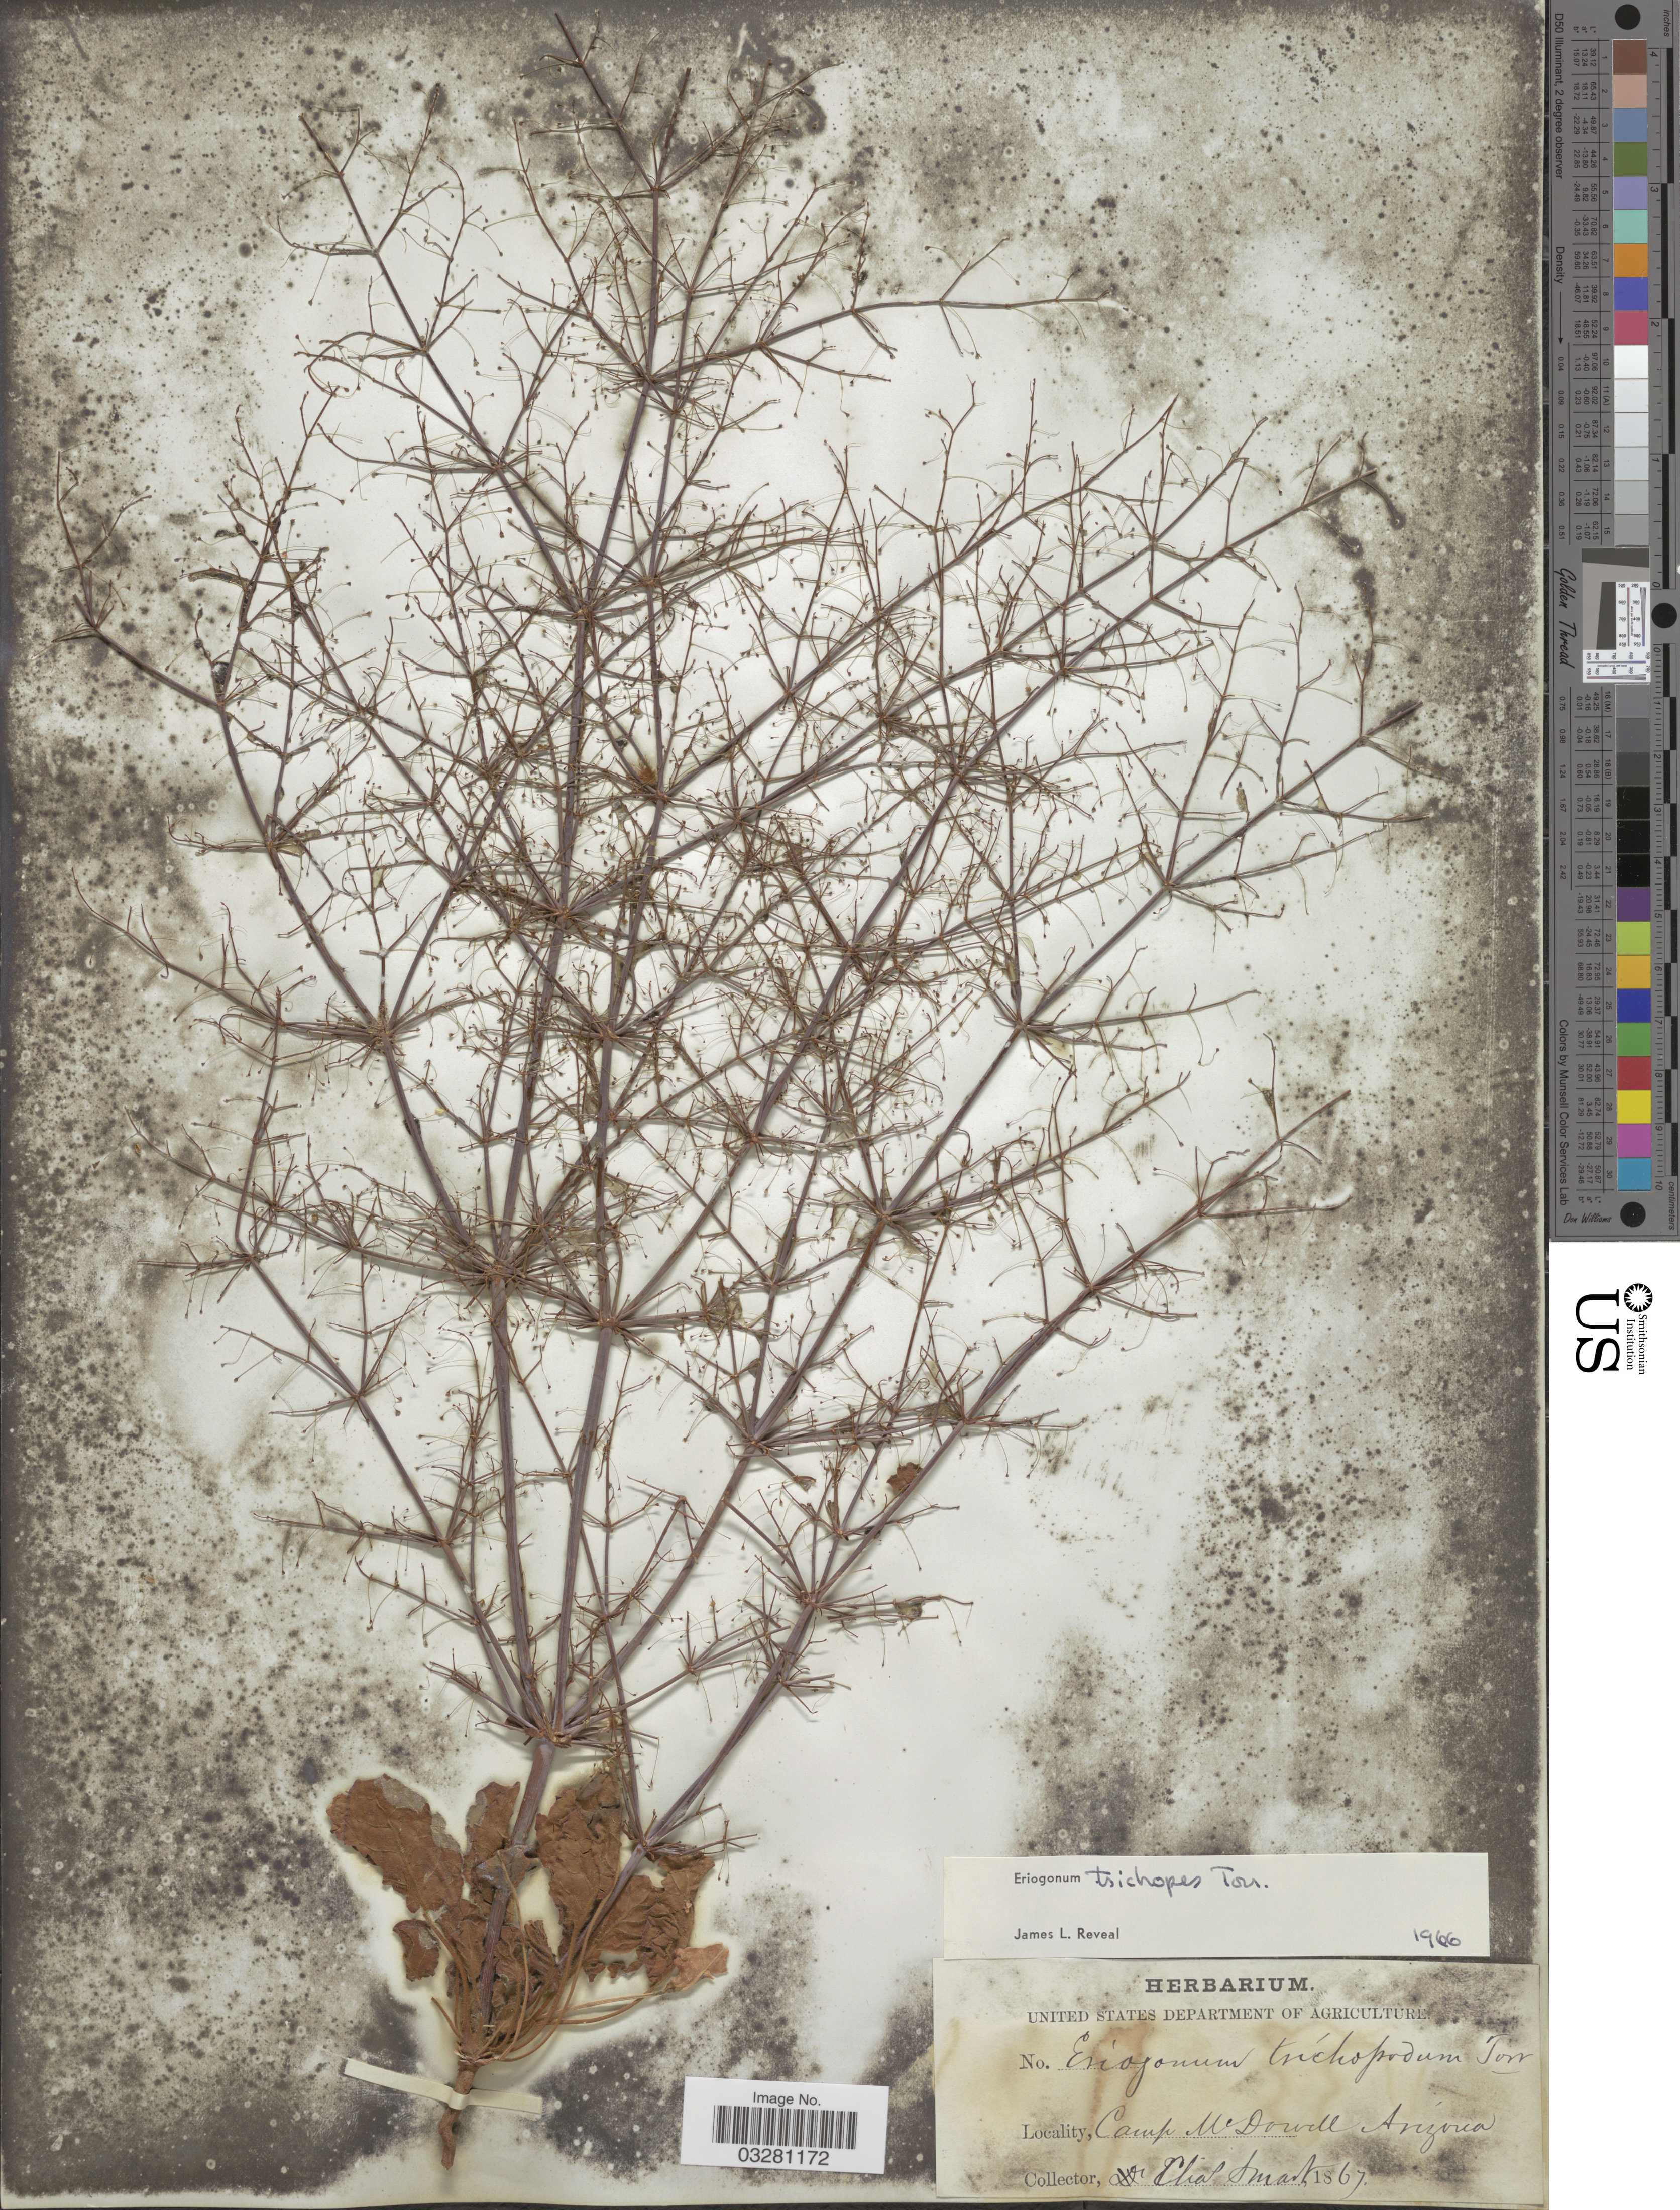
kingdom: Plantae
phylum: Tracheophyta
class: Magnoliopsida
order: Caryophyllales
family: Polygonaceae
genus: Eriogonum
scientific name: Eriogonum trichopes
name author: Torr.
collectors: C. Smart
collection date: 1867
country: United States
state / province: Arizona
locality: Camp McDowell.